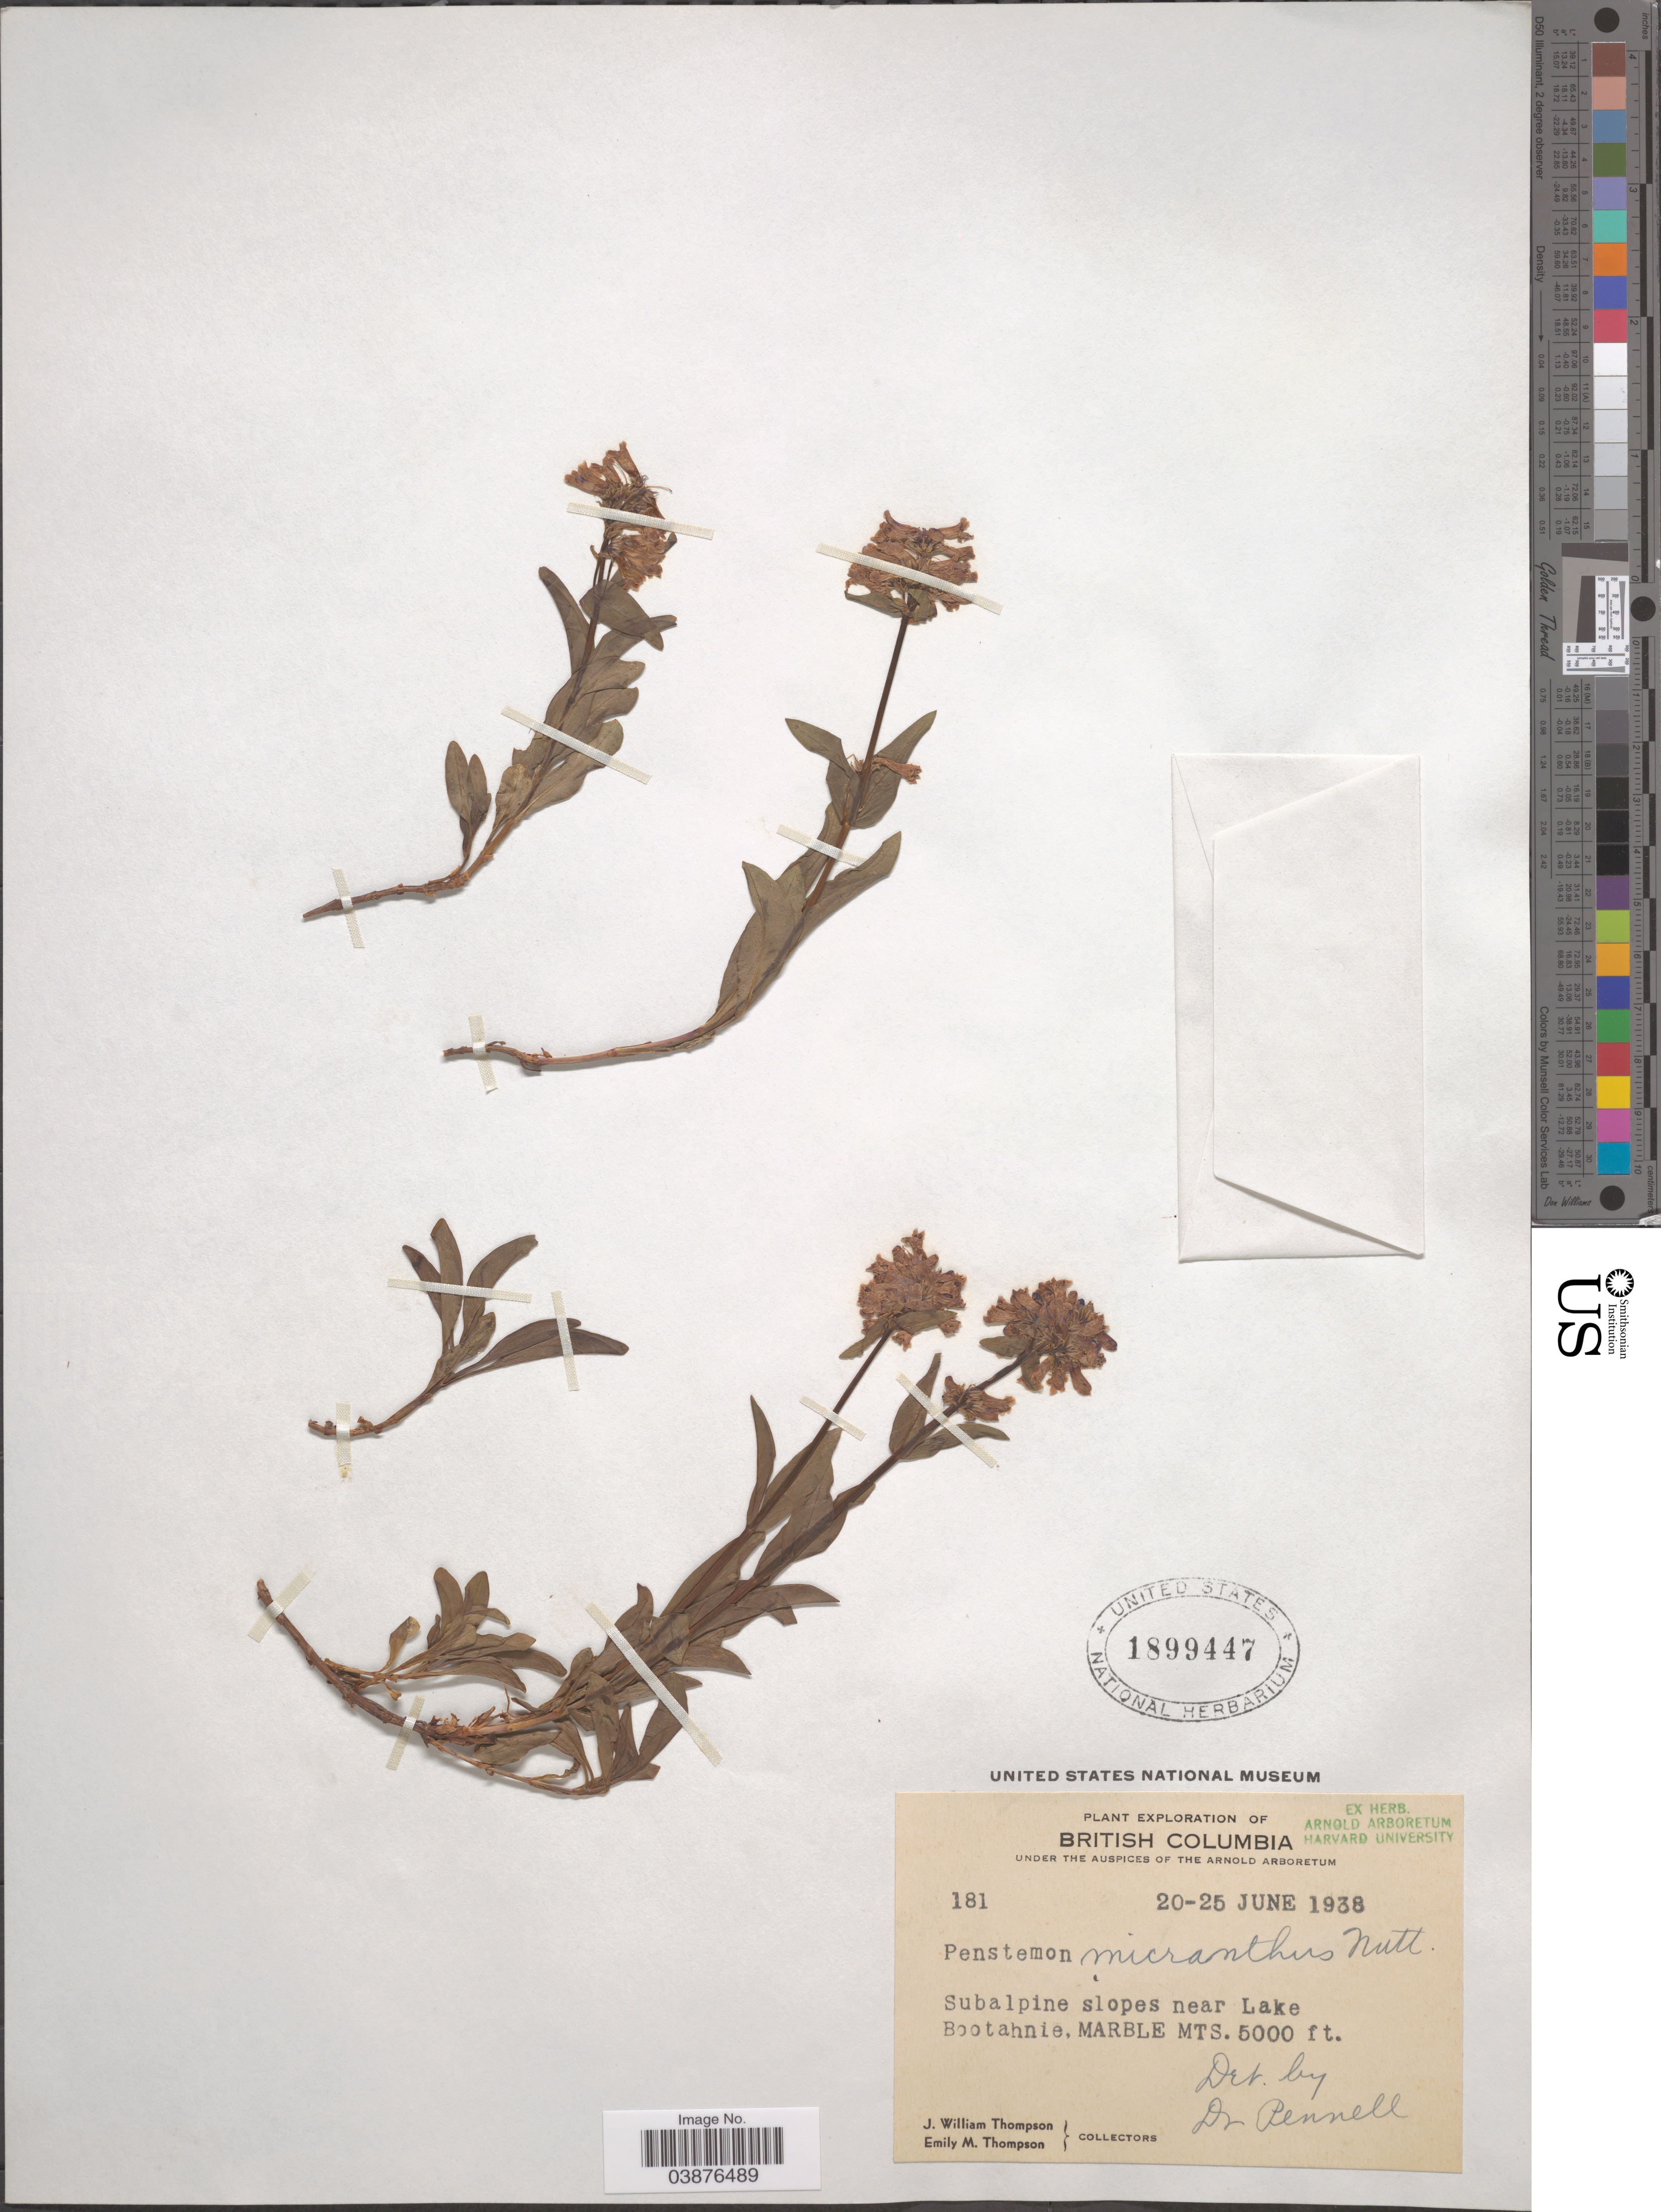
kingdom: Plantae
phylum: Tracheophyta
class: Magnoliopsida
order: Lamiales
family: Plantaginaceae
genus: Penstemon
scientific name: Penstemon procerus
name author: Douglas ex Graham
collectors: J. W. Thompson & E. M. Thompson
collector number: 181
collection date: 1938-06-20/1938-06-25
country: Canada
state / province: British Columbia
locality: Subalpine slopes near Lake Bootahnie, Marble Mts.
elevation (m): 1524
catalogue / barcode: US 1899447